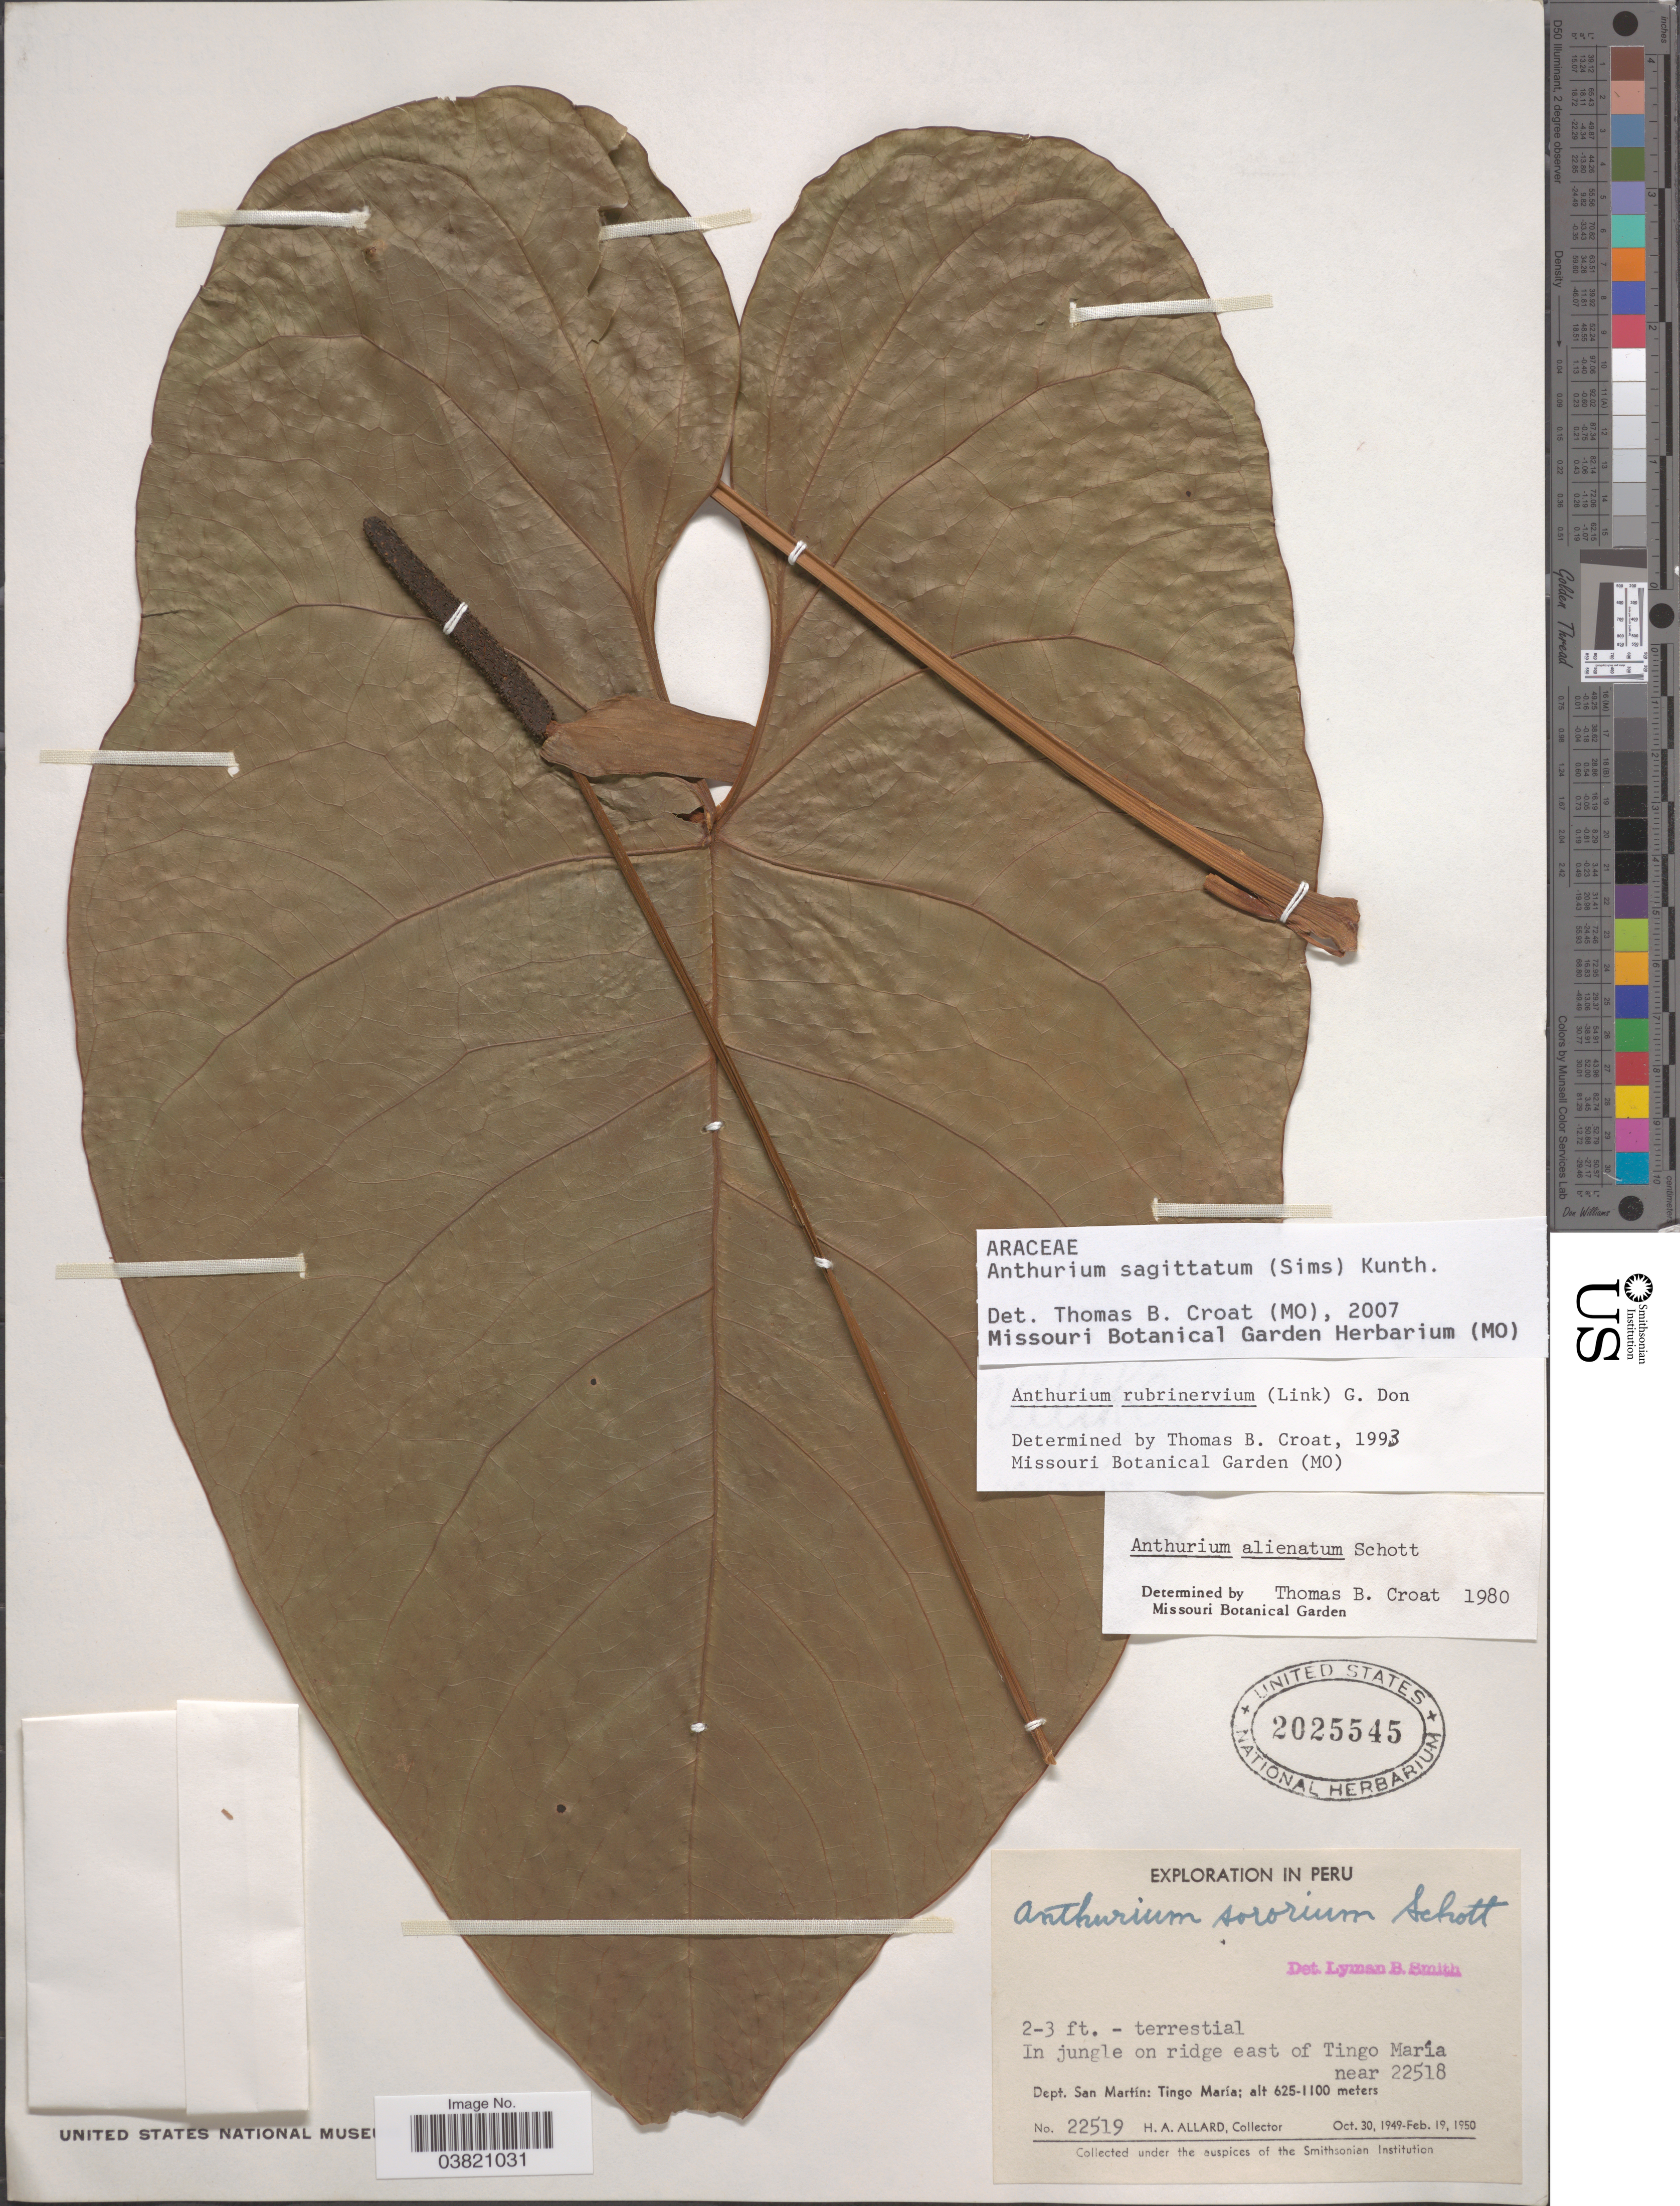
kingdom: Plantae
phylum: Tracheophyta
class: Liliopsida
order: Alismatales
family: Araceae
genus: Anthurium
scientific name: Anthurium sagittatum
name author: (Sims) G. Don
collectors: H. A. Allard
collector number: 22519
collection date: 1949-10-30/1950-02-19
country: Peru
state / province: San Martín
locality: On ridge east of Tingo María near 22518. Dept. San Martín: Tingo María.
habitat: in jungle on ridge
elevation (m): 625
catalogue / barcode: US 2025545